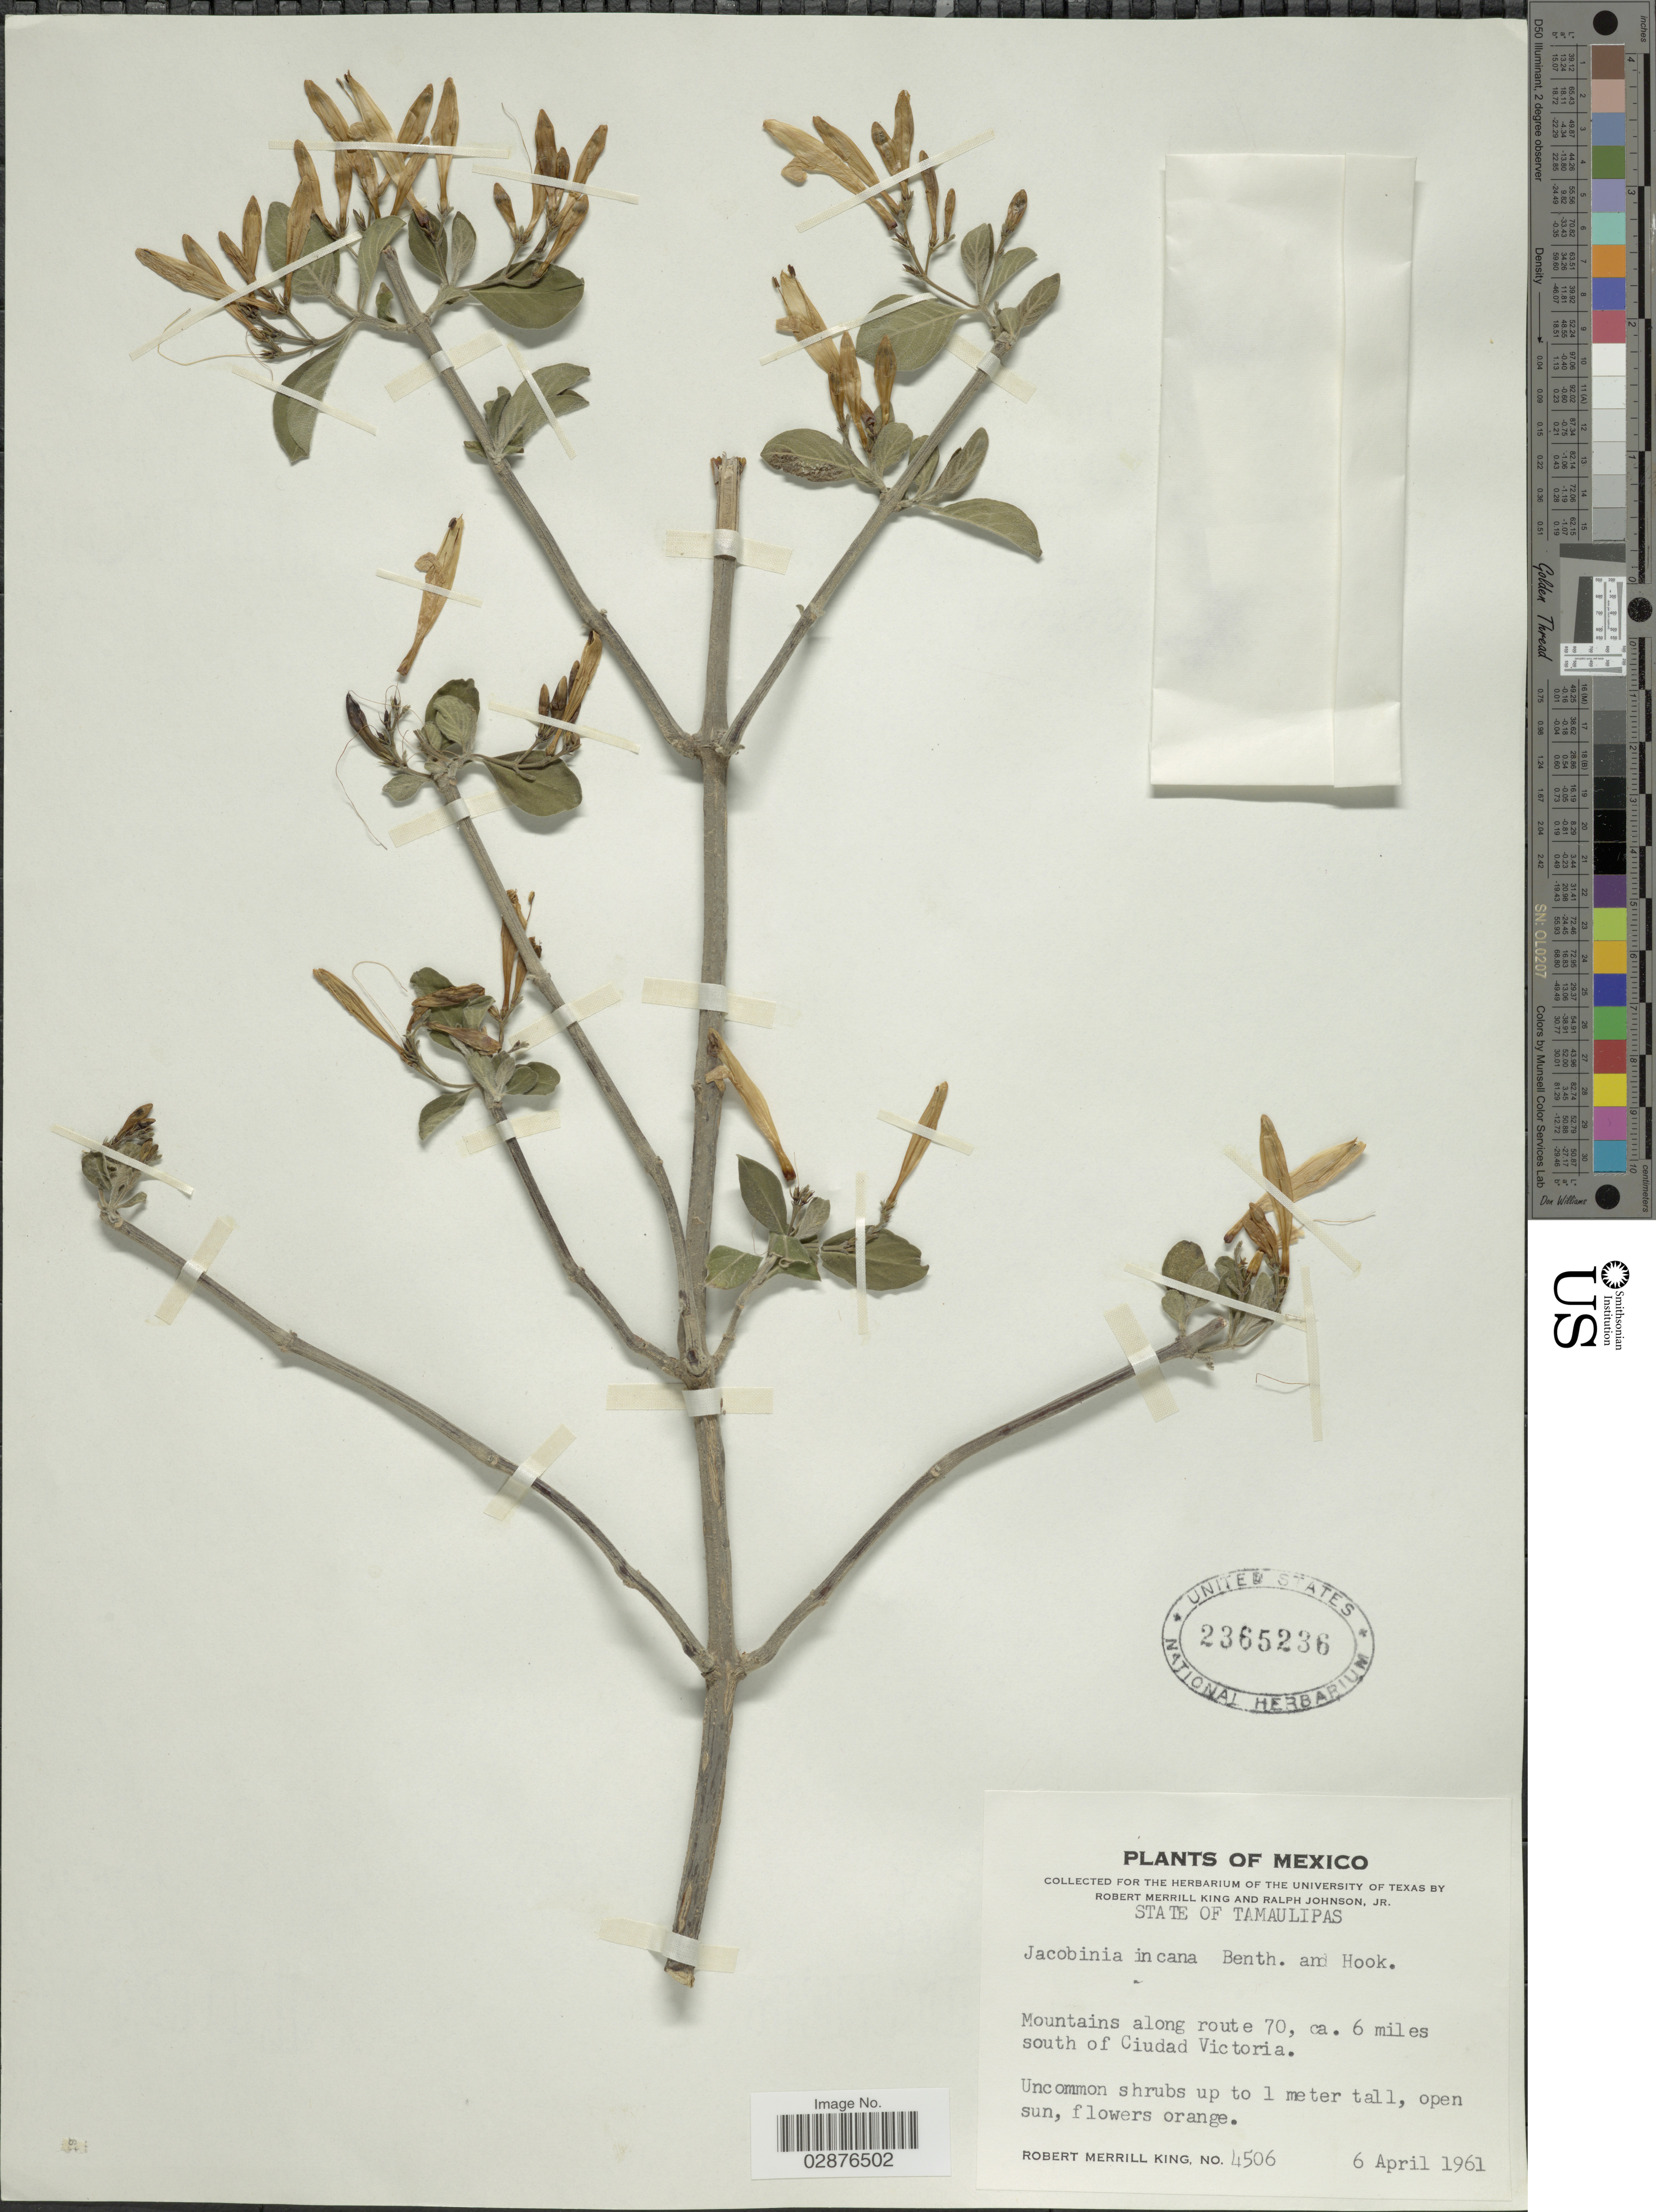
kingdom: Plantae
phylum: Tracheophyta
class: Magnoliopsida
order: Lamiales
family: Acanthaceae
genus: Justicia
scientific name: Justicia leonardii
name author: Wassh.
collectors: R. M. King & R. Johnson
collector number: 4506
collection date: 1961-04-06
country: Mexico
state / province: Tamaulipas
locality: Mountains along route 70, ca. 6 miles south of Ciudad Victoria.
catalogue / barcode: US 2365236